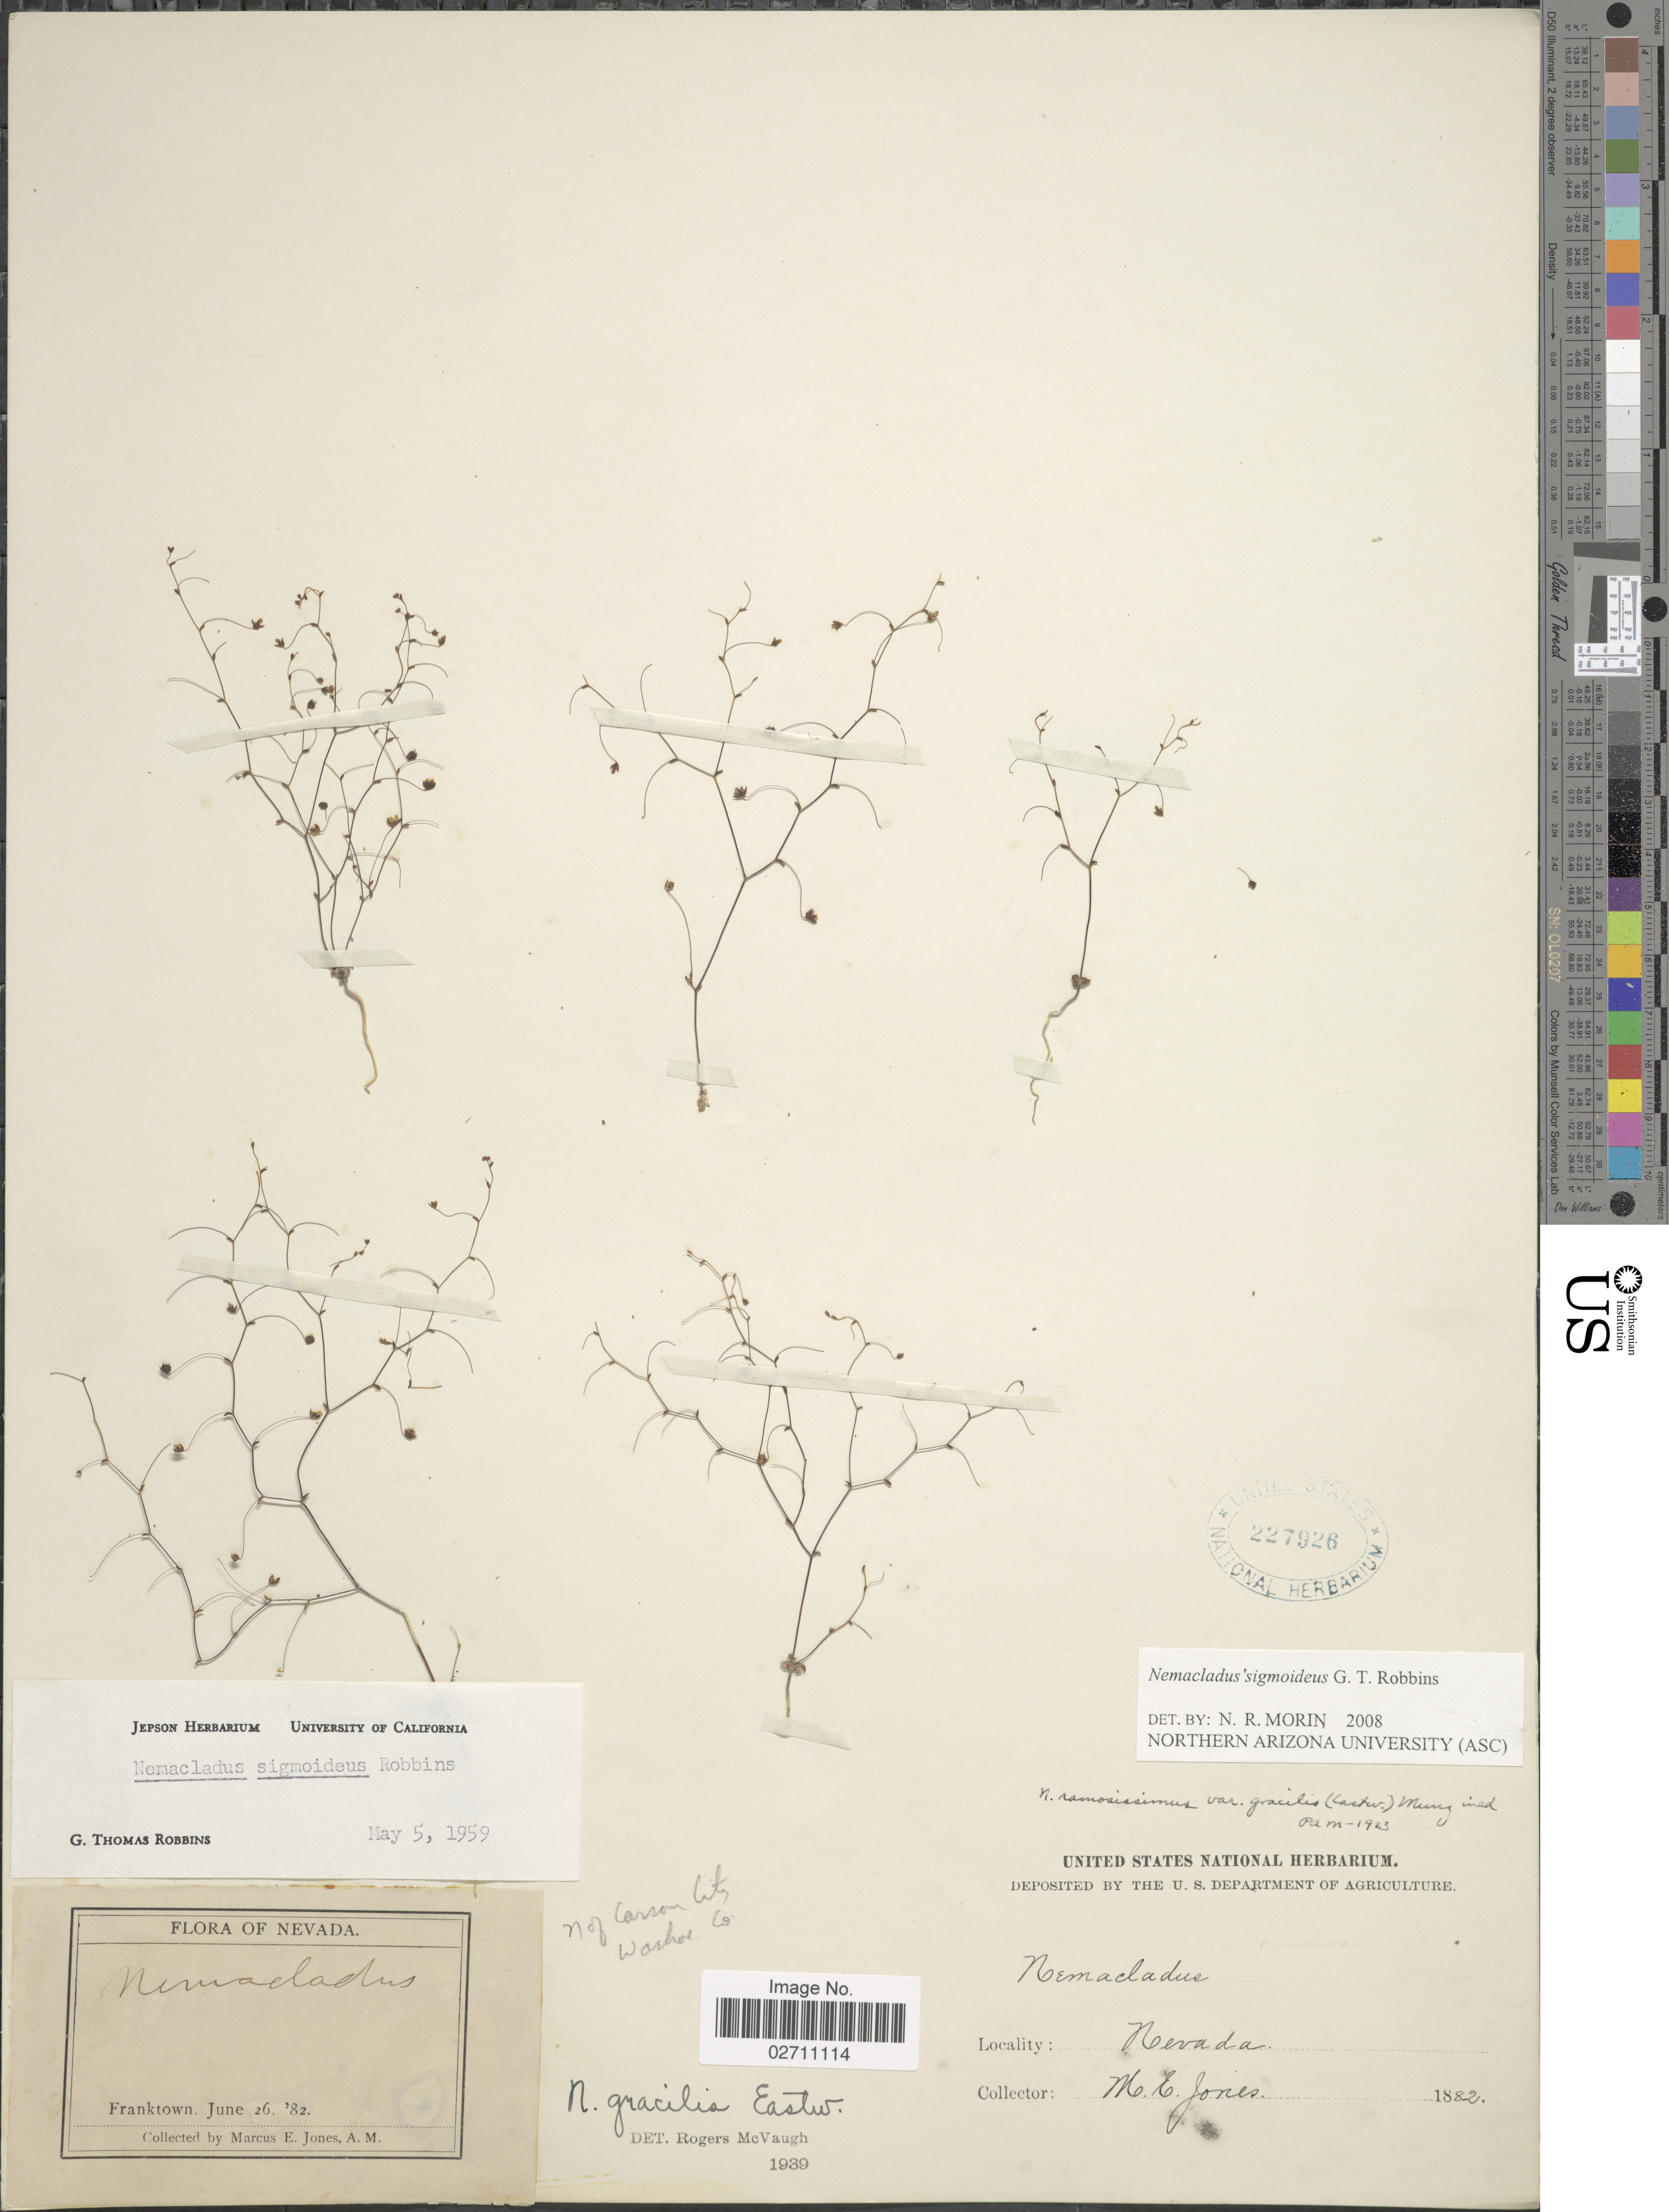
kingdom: Plantae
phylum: Tracheophyta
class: Magnoliopsida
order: Asterales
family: Campanulaceae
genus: Nemacladus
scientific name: Nemacladus sigmoideus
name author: G.T. Robbins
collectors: M. E. Jones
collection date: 1882-06-26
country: United States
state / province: Nevada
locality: Franktown, Nevada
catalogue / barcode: US 227926